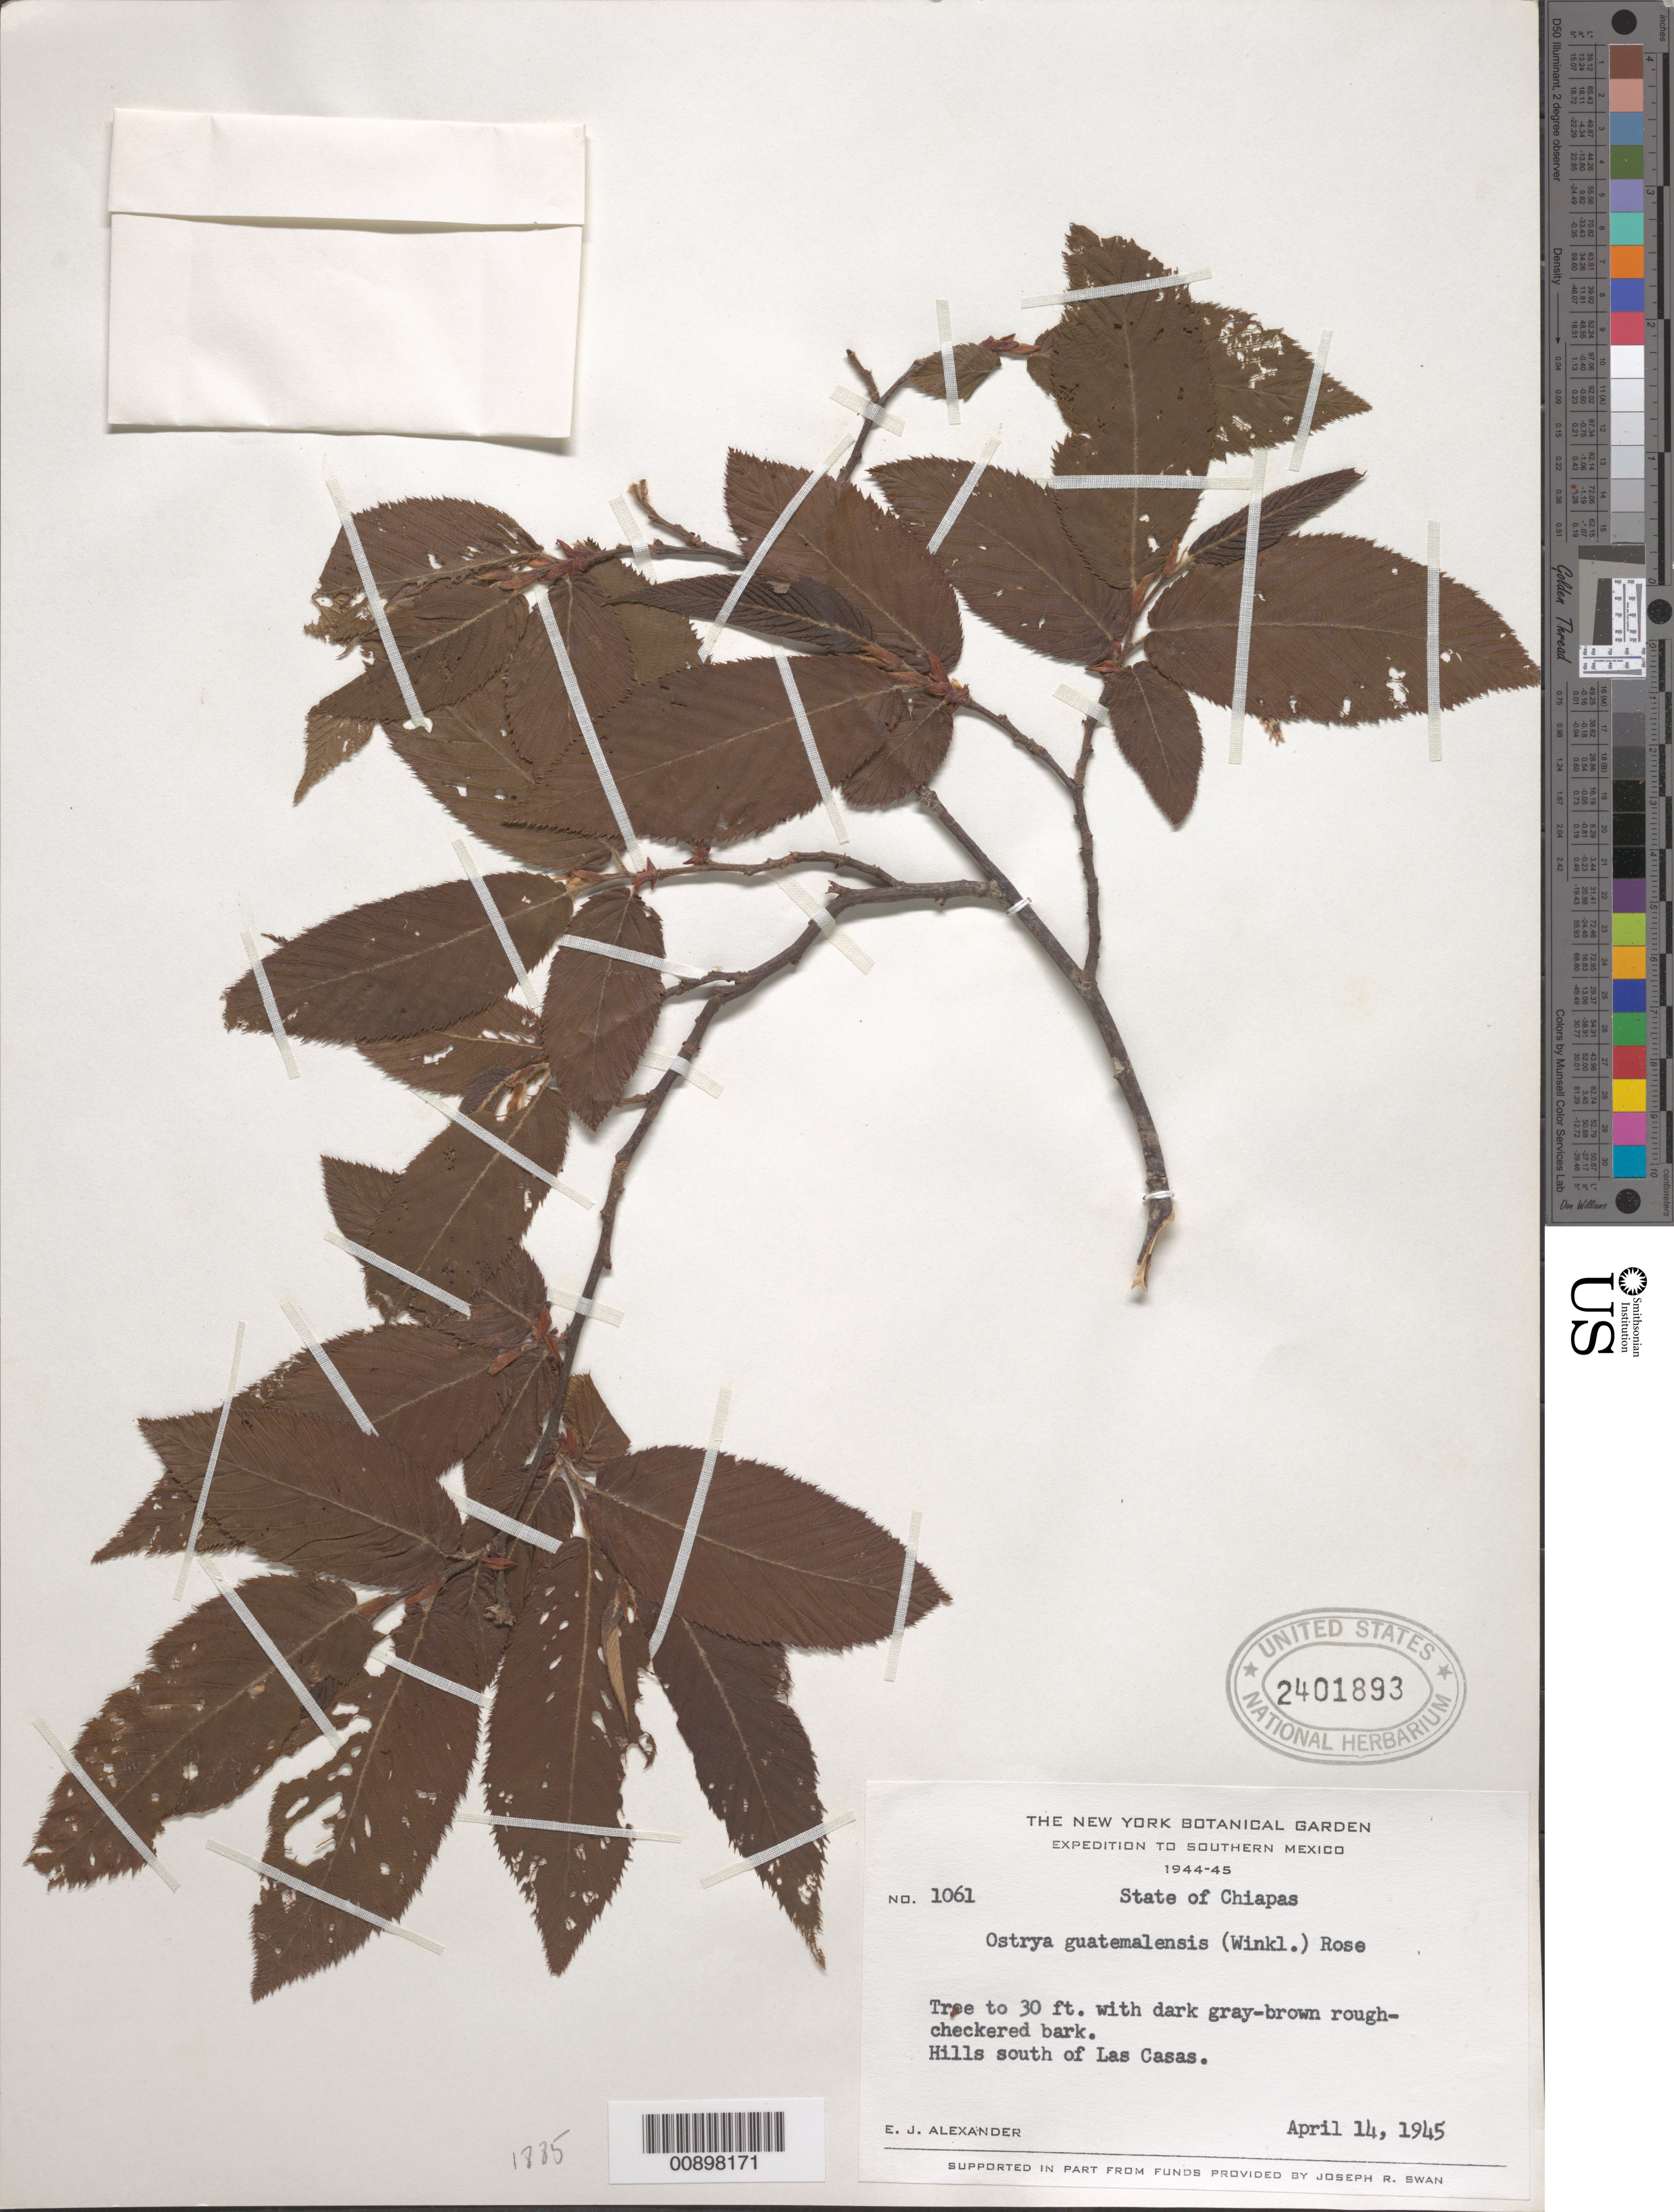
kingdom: Plantae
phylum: Tracheophyta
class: Magnoliopsida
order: Fagales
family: Betulaceae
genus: Ostrya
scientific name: Ostrya guatemalensis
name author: (H.J.P. Winkl.) Rose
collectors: E. J. Alexander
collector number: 1061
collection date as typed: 14 Apr 1945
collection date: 1945-04-14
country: Mexico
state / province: Chiapas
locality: South of Las Casas.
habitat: Hills.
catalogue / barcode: US 2401893